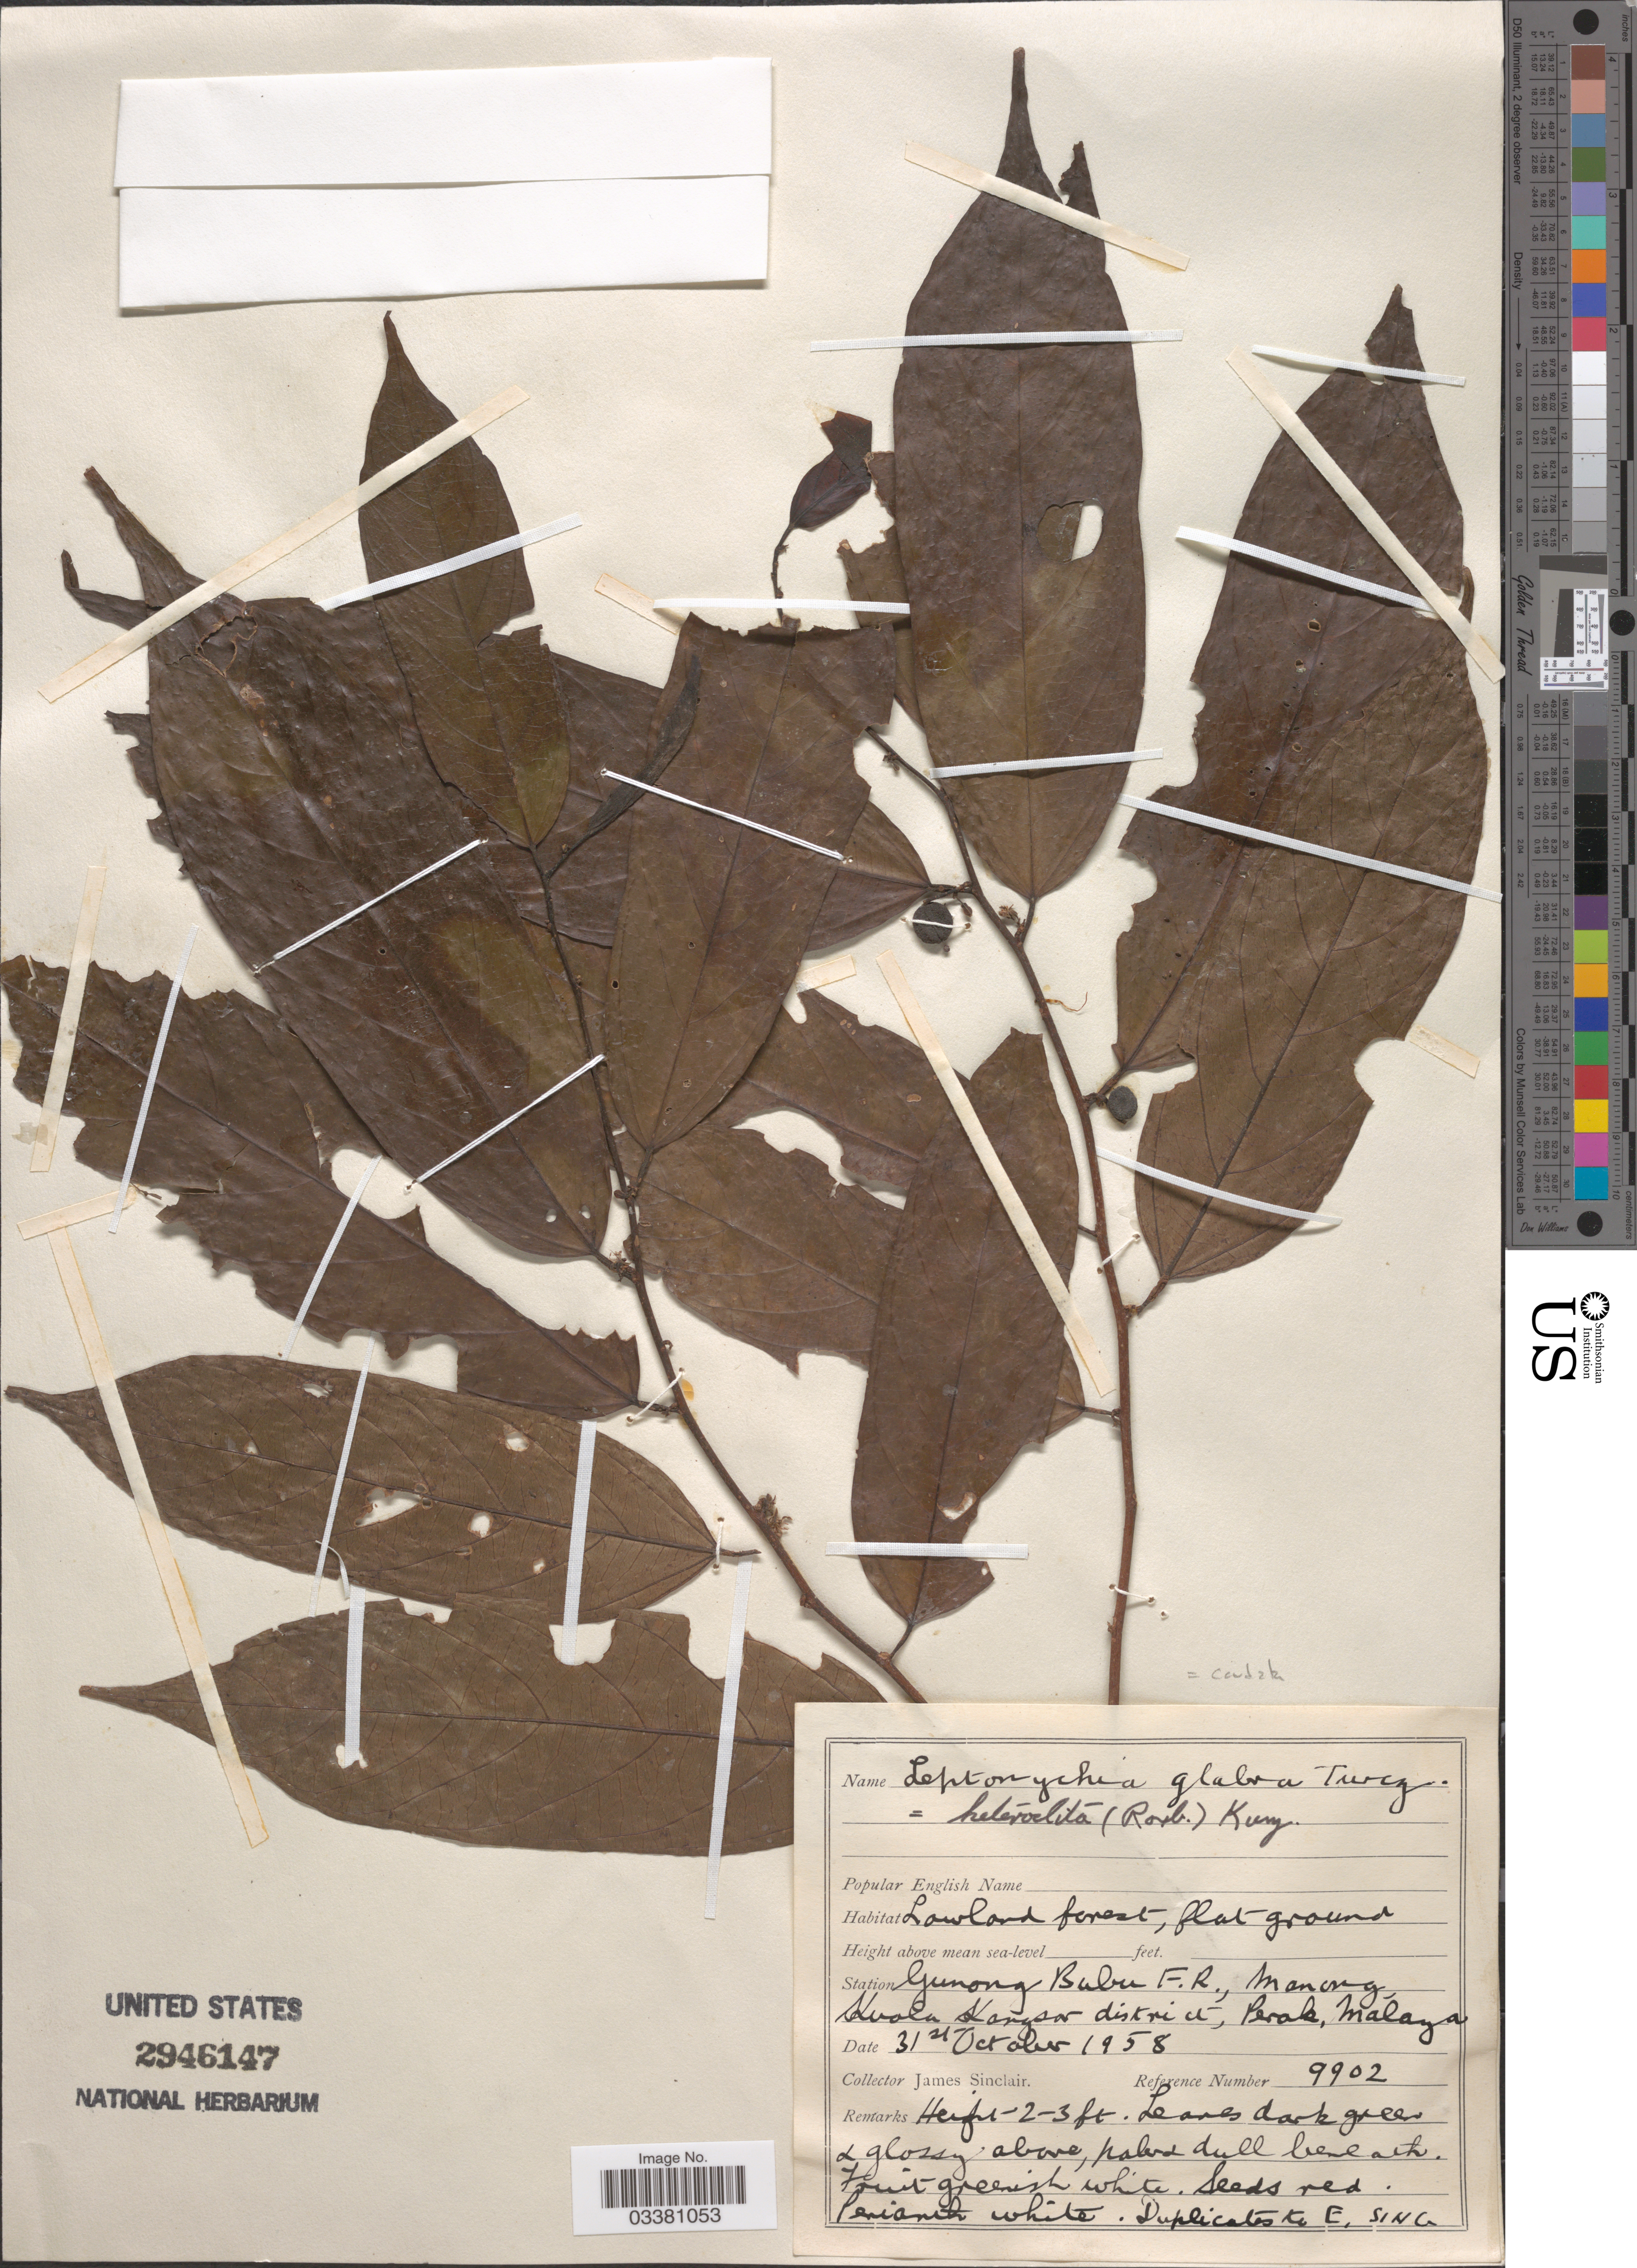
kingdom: Plantae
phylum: Tracheophyta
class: Magnoliopsida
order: Malvales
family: Malvaceae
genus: Leptonychia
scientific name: Leptonychia caudata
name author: Burret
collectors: J. Sinclair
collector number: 9902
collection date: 1958-10-31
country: Malaysia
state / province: Perak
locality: Station Gunong Bubu F.R., Manong Kuala Kansar district, Malaya.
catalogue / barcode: US 2946147